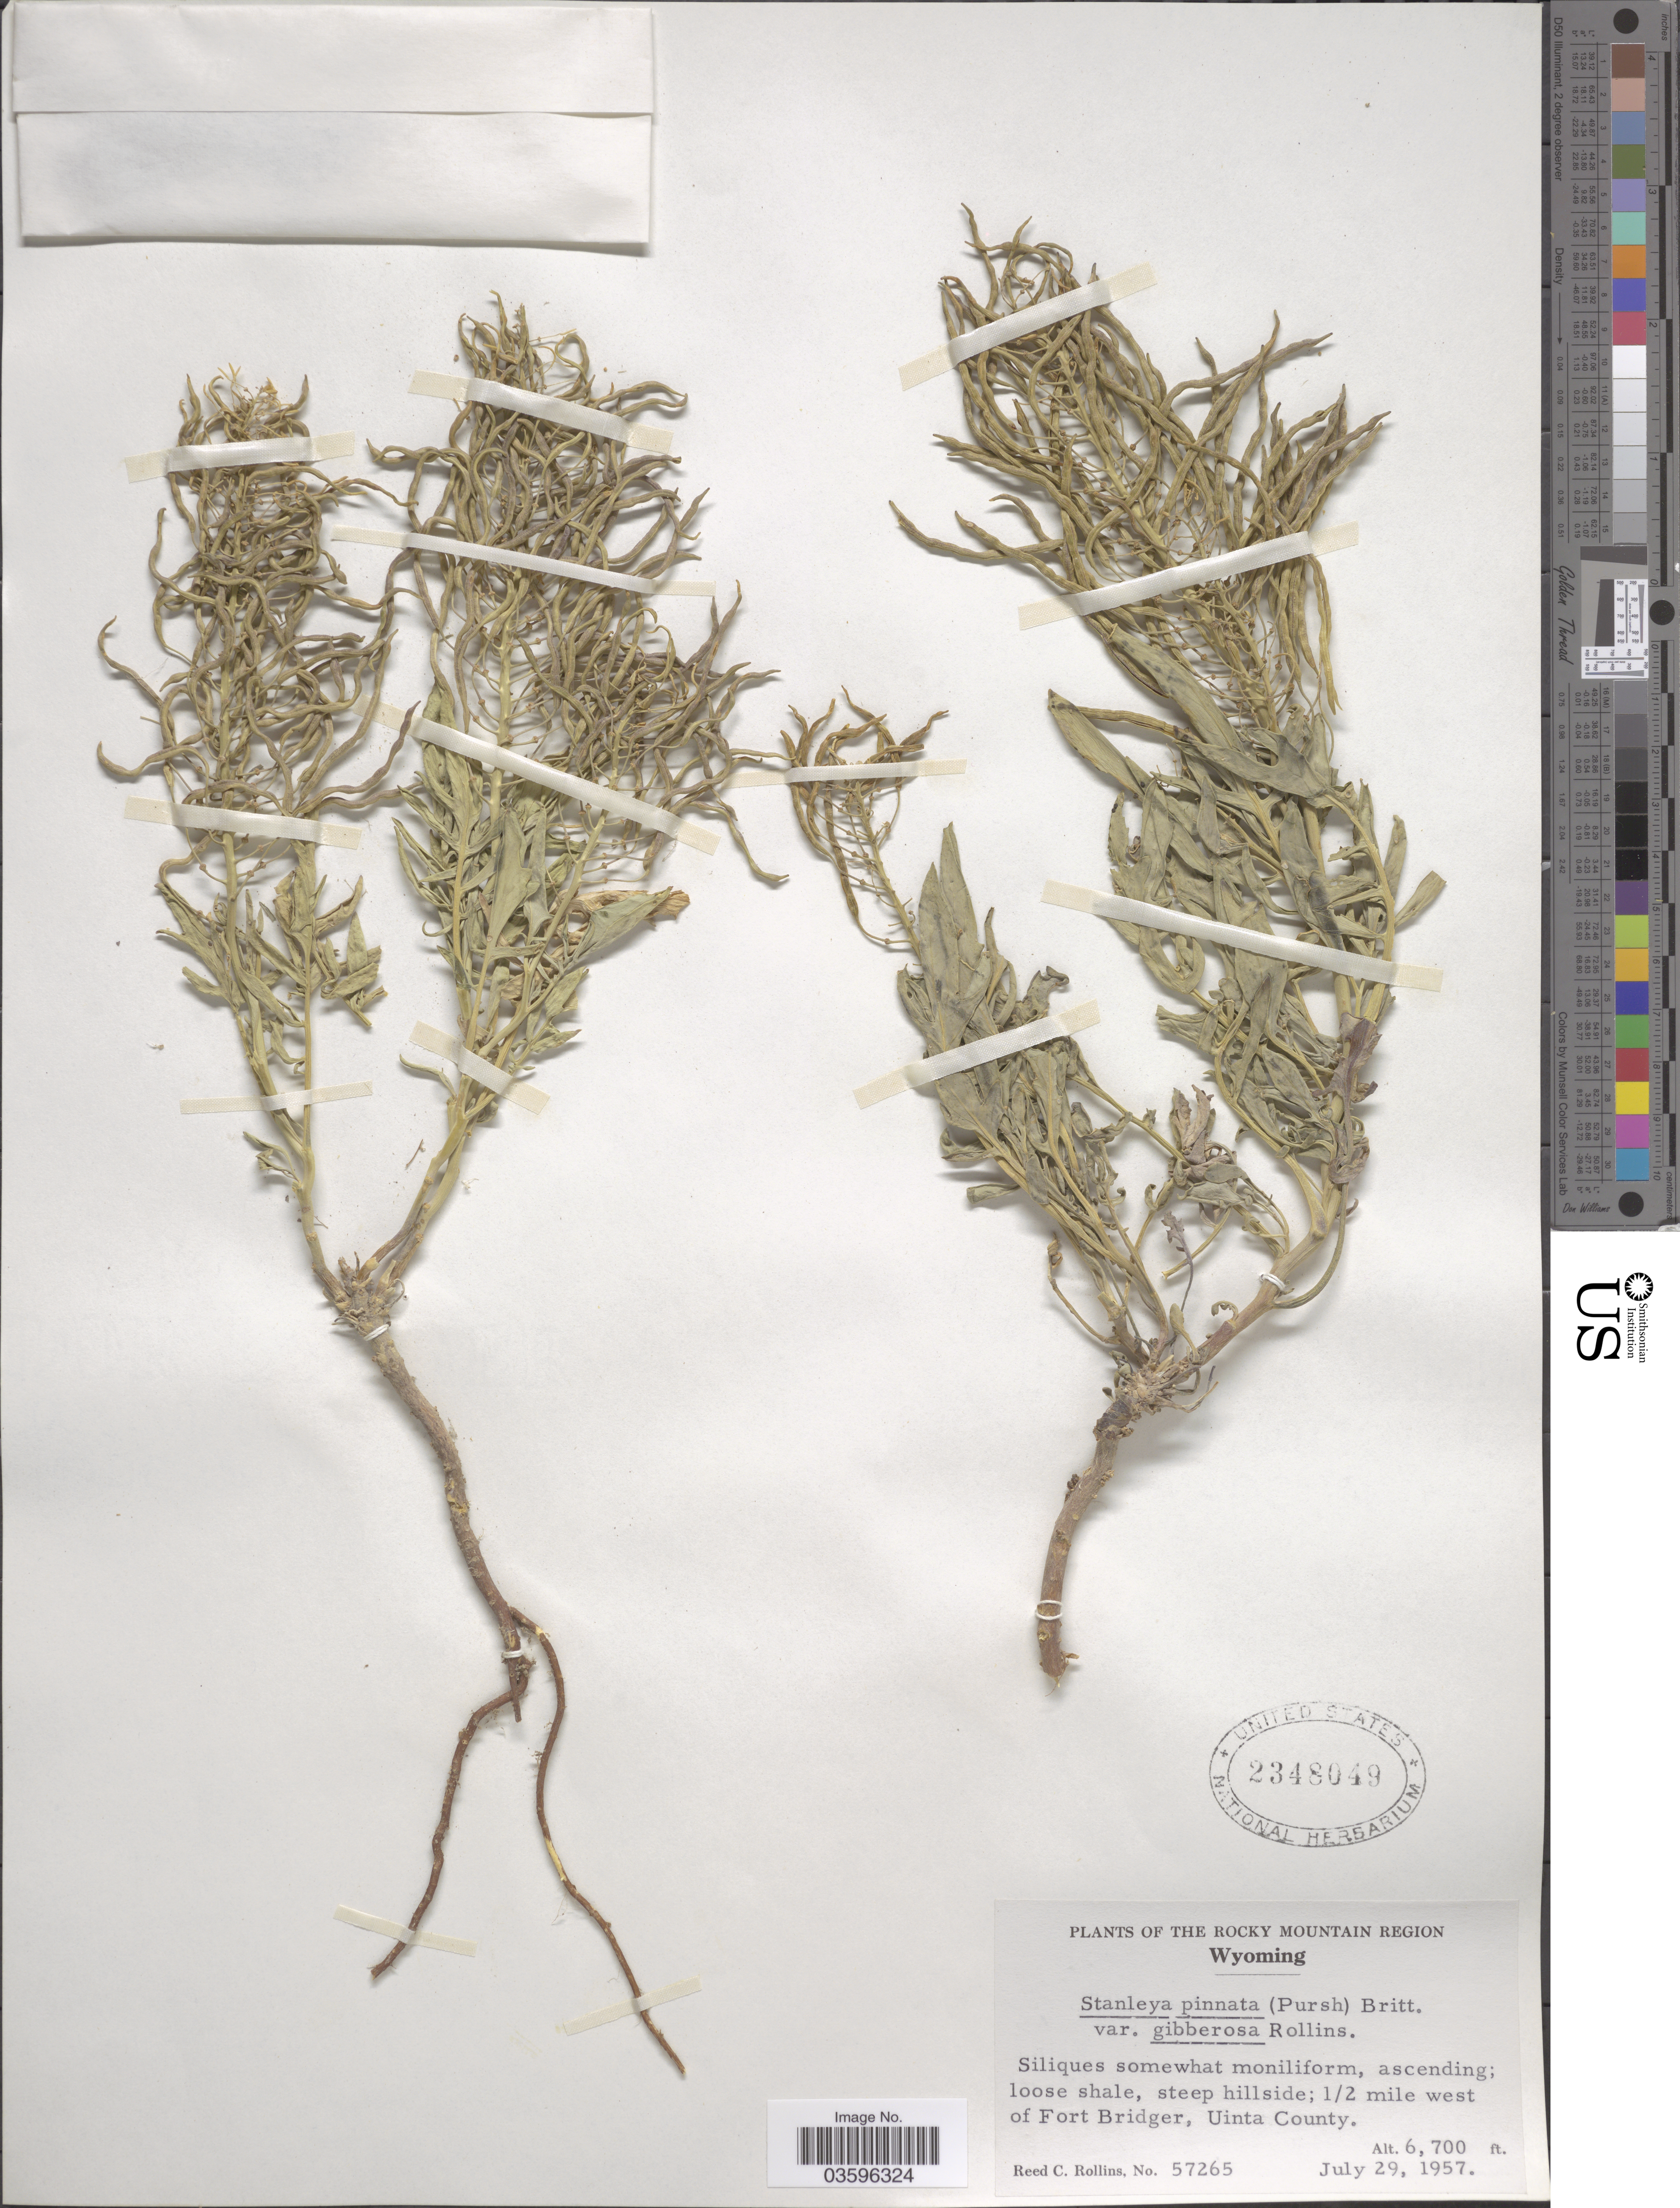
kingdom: Plantae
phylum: Tracheophyta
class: Magnoliopsida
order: Brassicales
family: Brassicaceae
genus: Stanleya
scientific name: Stanleya pinnata var. gibberosa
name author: Rollins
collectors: R. C. Rollins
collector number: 57265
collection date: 1957-07-29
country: United States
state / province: Wyoming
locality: The Rocky Mountain Region. ½ mile west of Fort Bridger, Uinta County.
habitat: loose shale, steep hillside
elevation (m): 2042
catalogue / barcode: US 2348049